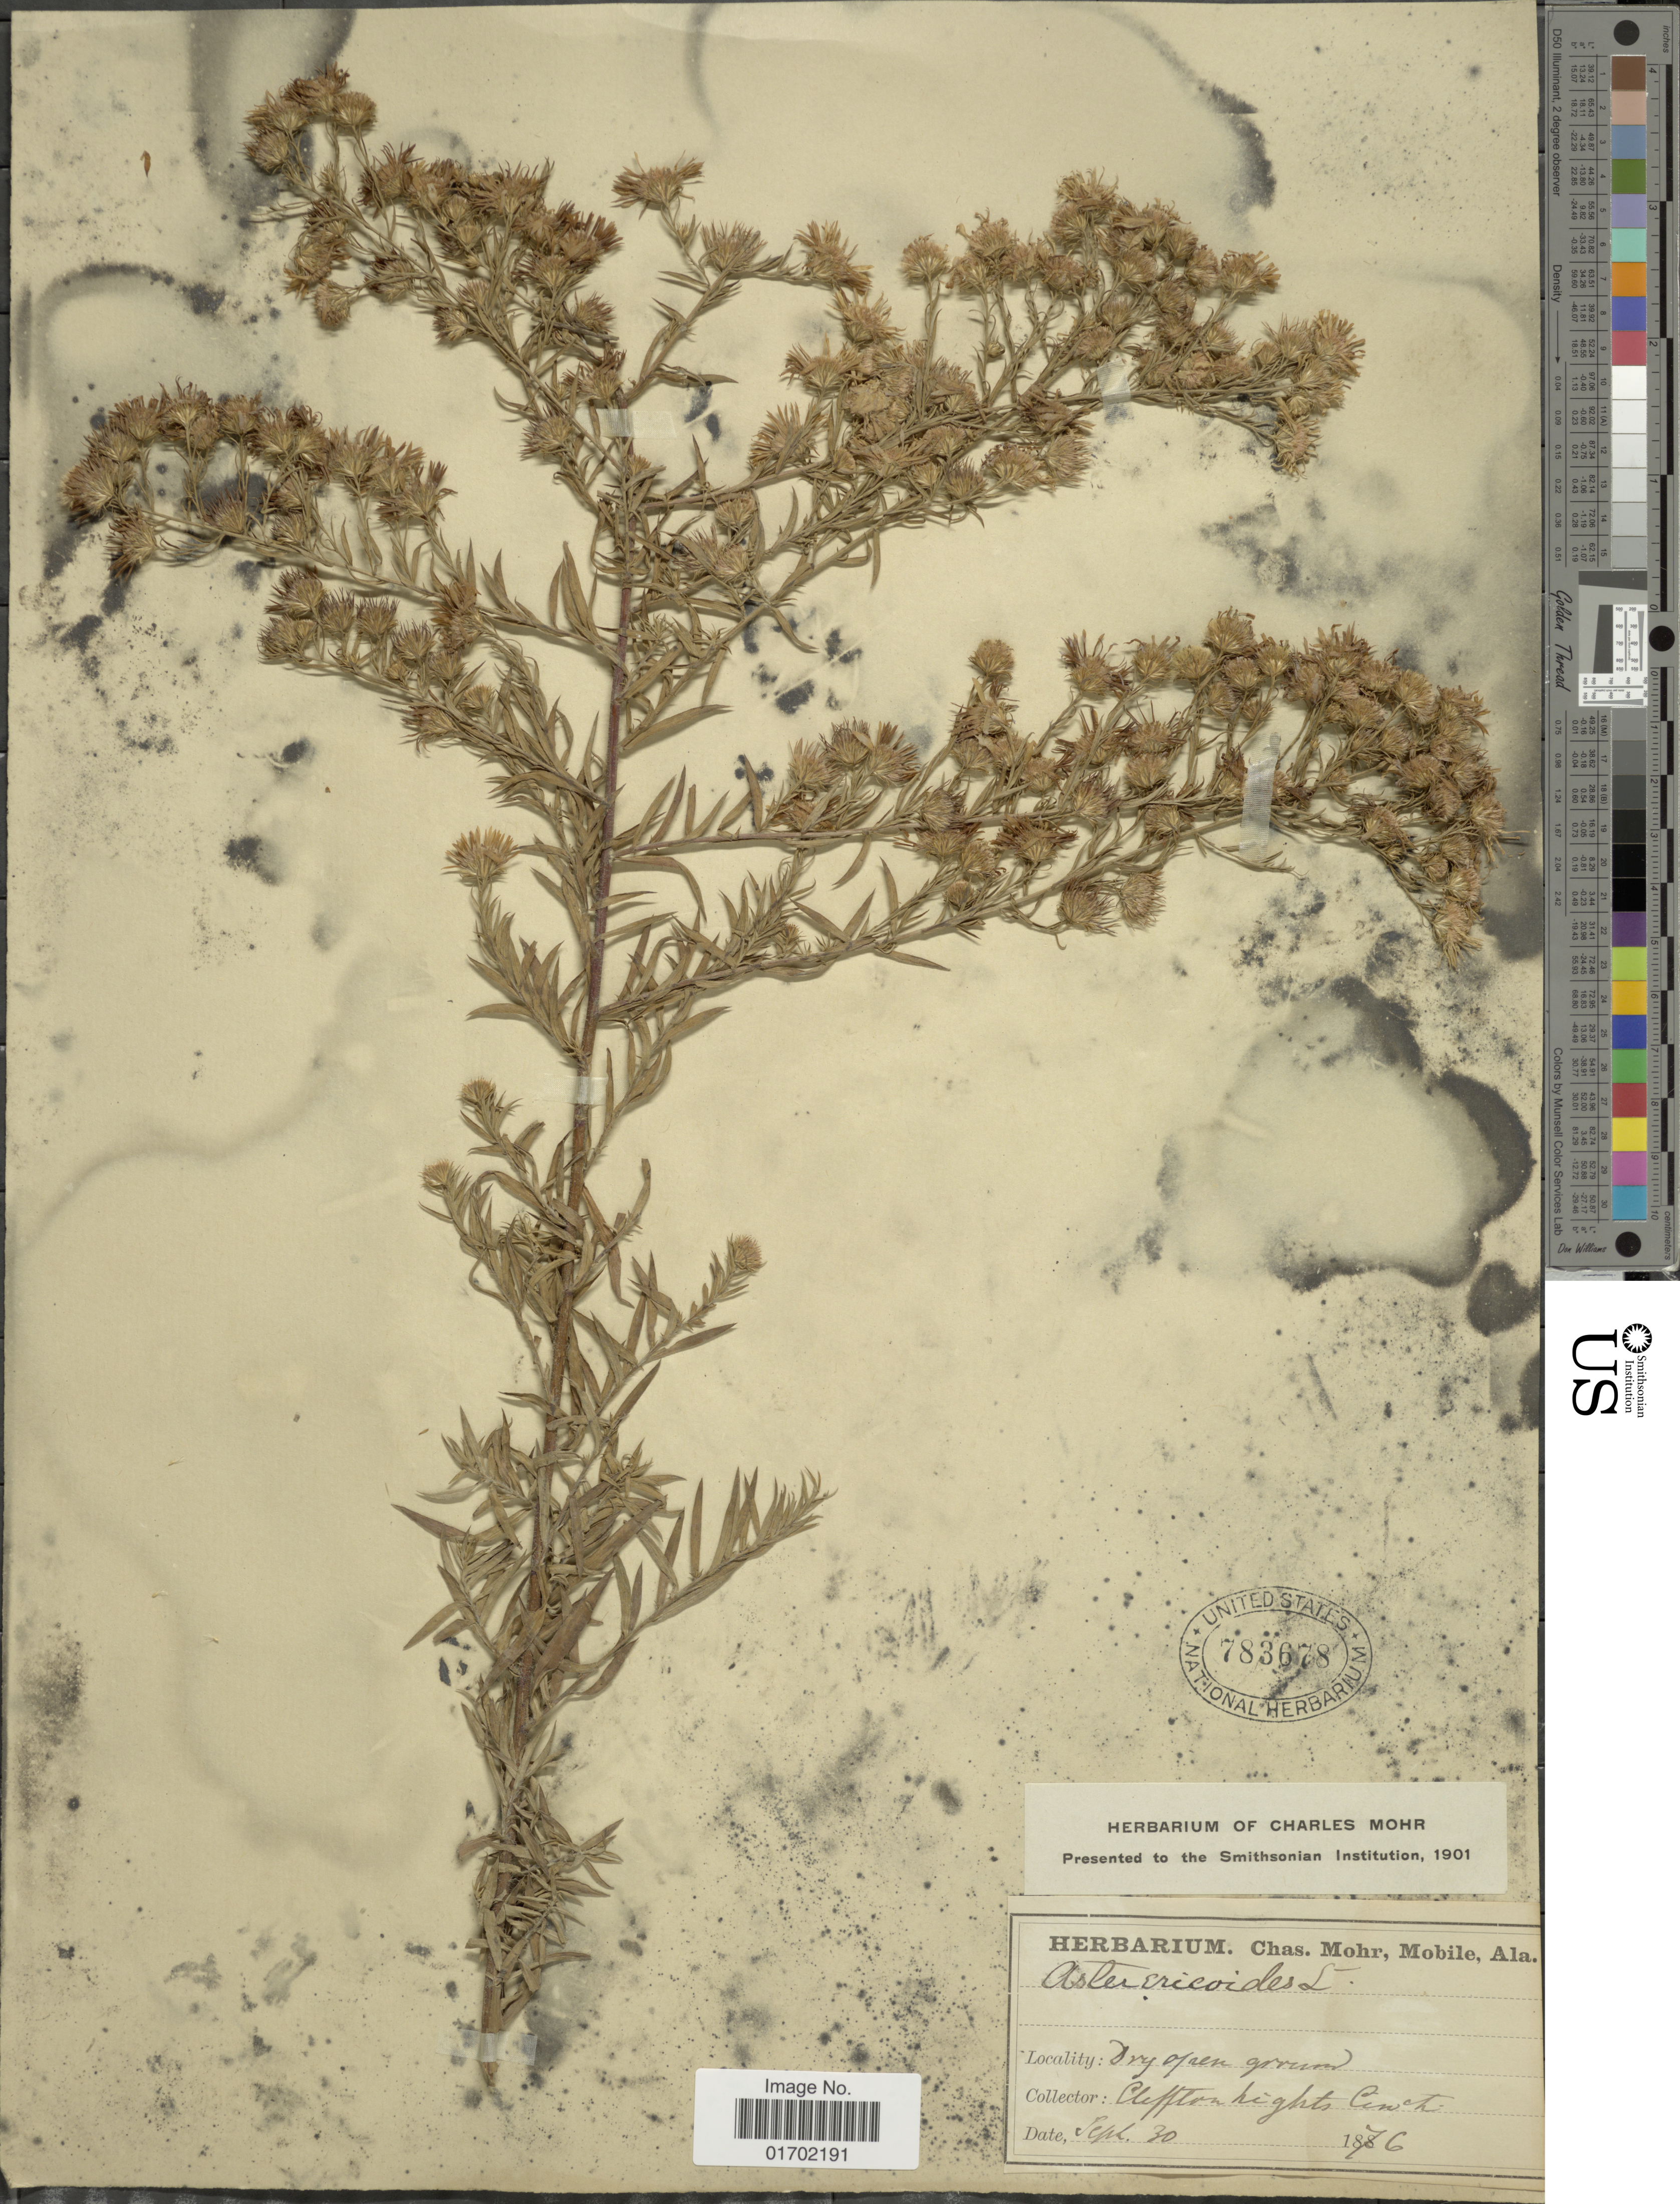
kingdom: Plantae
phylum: Tracheophyta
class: Magnoliopsida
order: Asterales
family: Asteraceae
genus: Symphyotrichum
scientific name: Symphyotrichum pilosum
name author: (Willd.) G.L. Nesom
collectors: ex herb. Charles Mohr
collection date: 1876-09-30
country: United States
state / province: Ohio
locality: Cliffton hights, Cincti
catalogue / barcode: US 783678